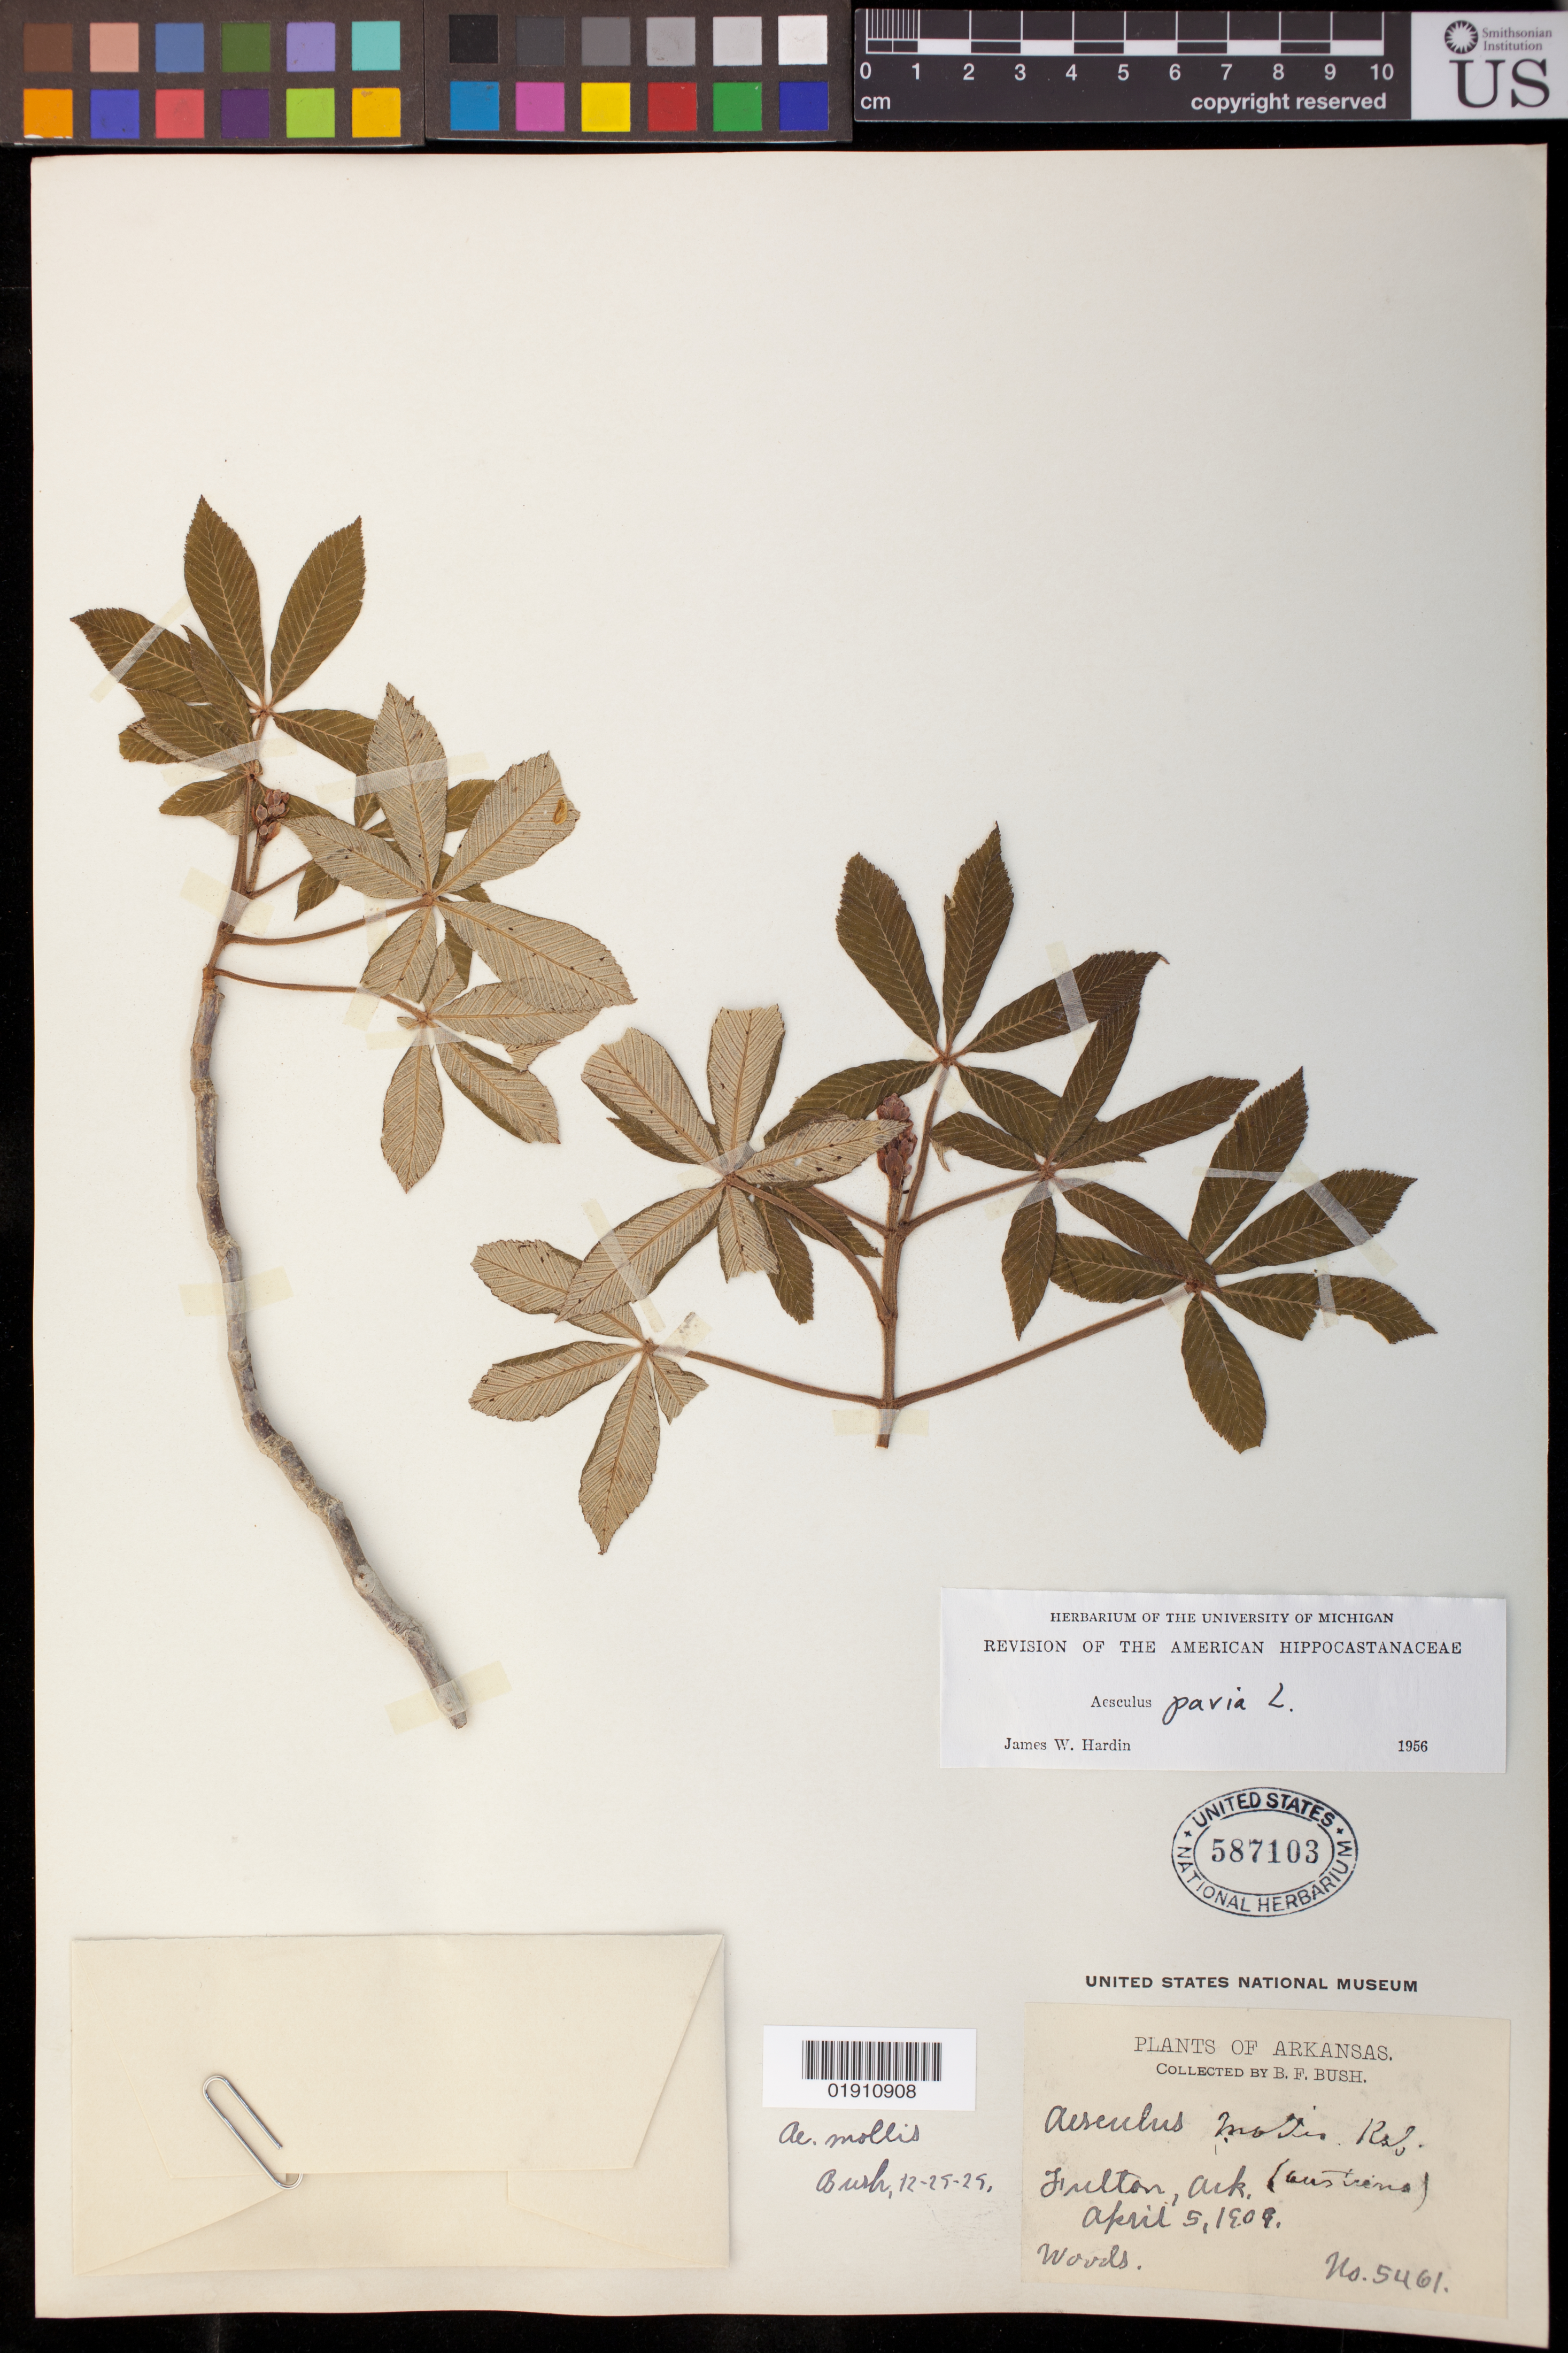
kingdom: Plantae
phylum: Tracheophyta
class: Magnoliopsida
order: Sapindales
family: Sapindaceae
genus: Aesculus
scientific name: Aesculus pavia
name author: L.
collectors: B. F. Bush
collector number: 5461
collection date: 1909-04-05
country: United States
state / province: Arkansas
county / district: Hampstead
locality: Fulton (austrins)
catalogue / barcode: US 587103